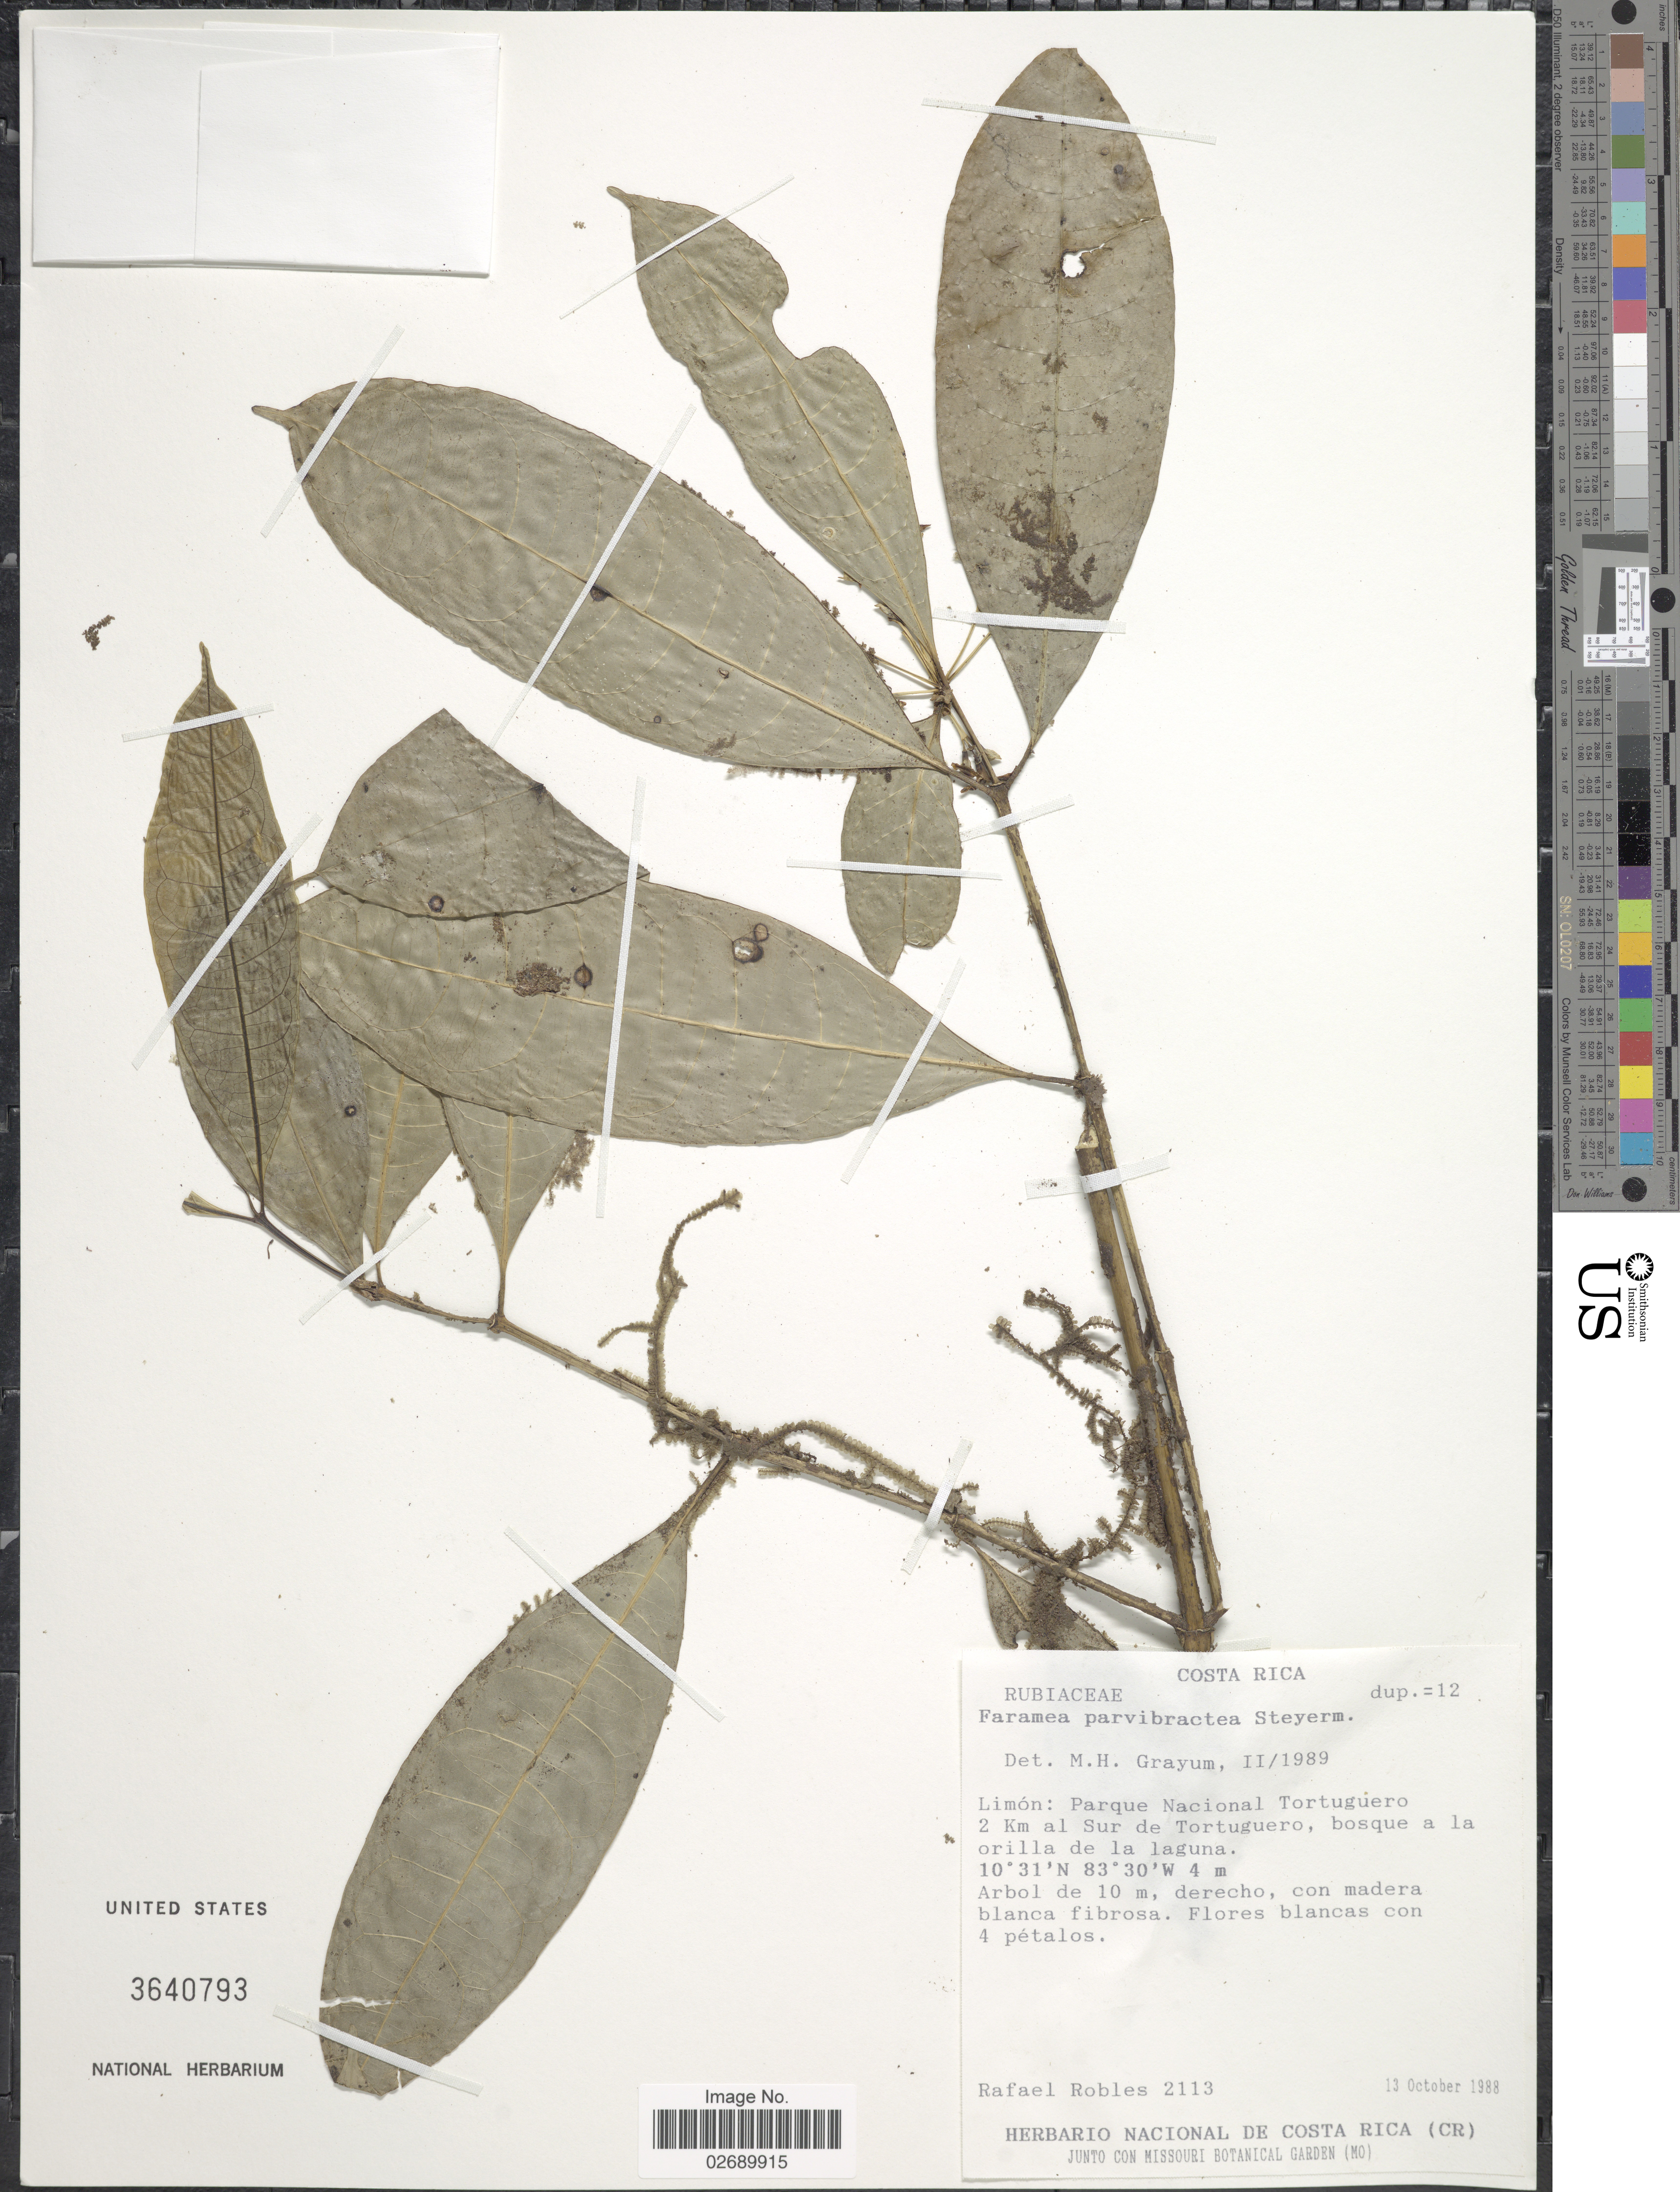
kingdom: Plantae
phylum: Tracheophyta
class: Magnoliopsida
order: Gentianales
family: Rubiaceae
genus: Faramea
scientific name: Faramea parvibractea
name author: Steyerm.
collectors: R. Robles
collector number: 2113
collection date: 1988-10-13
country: Costa Rica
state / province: Limón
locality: Parque Nacional Tortuguero 2 Km al Sur de Tortuguera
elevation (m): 4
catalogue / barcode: US 3640793